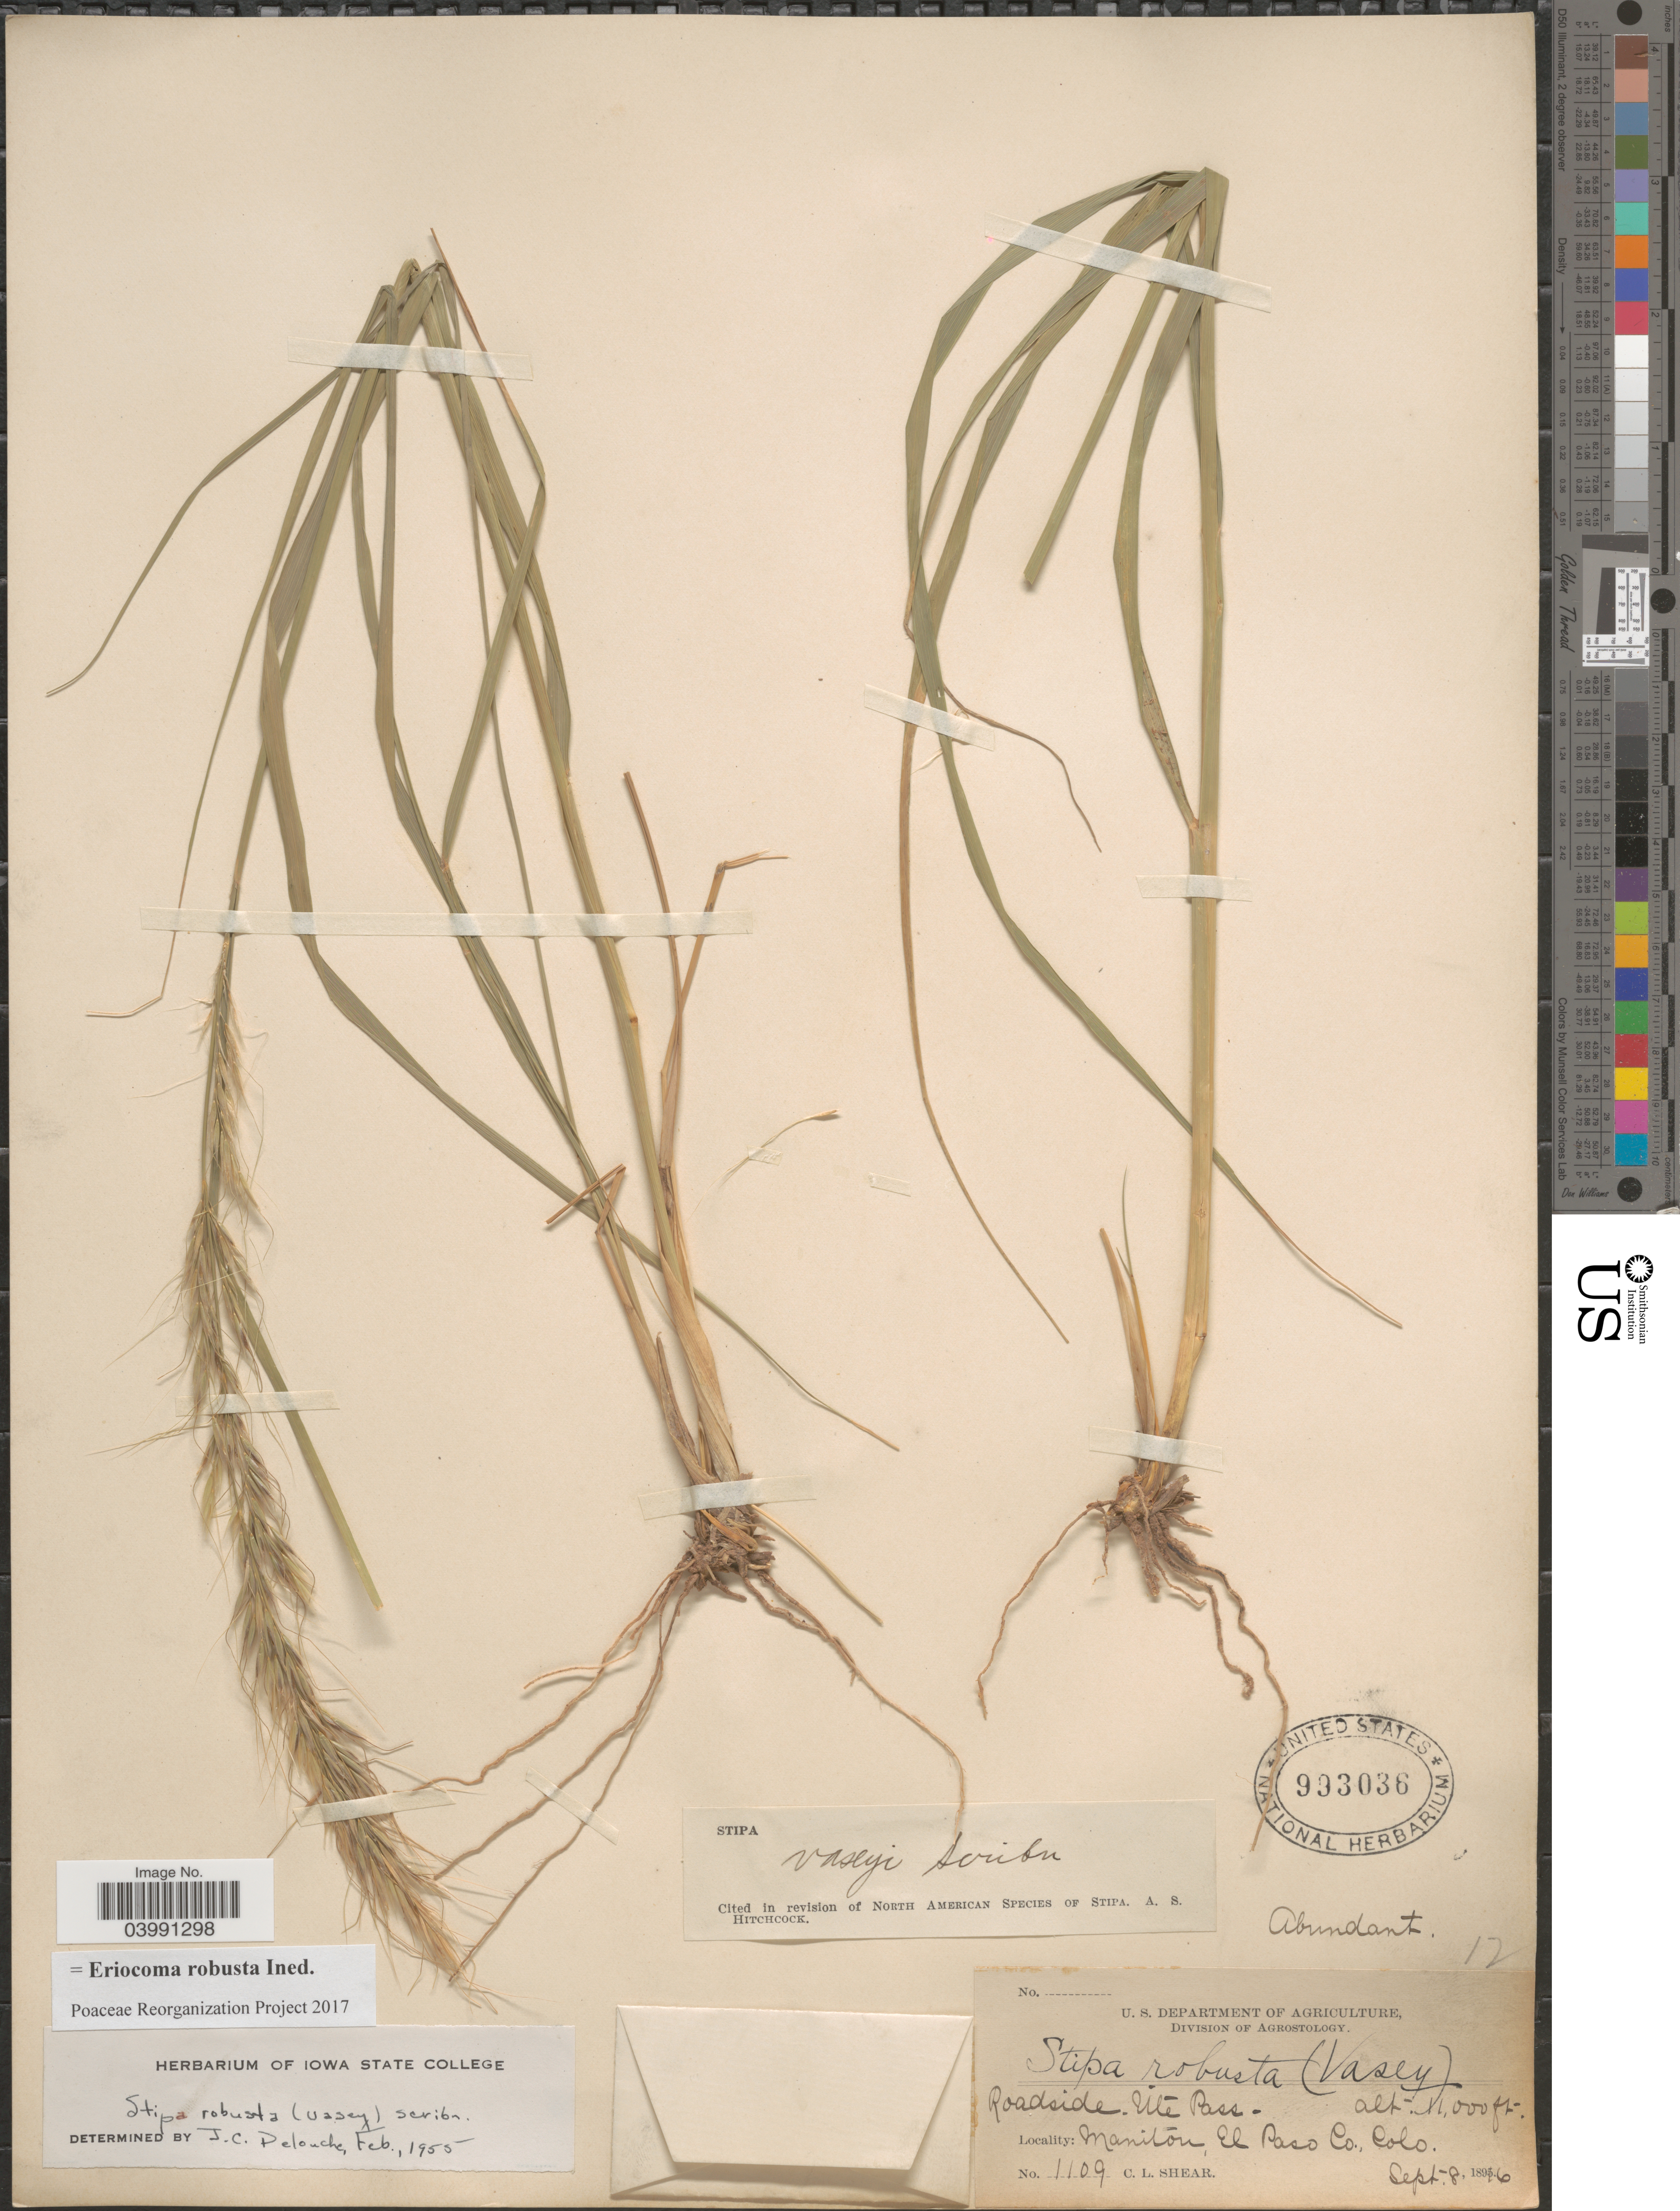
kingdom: Plantae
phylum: Tracheophyta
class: Liliopsida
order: Poales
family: Poaceae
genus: Eriocoma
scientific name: Eriocoma robusta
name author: (Vasey) Romasch.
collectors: C. L. Shear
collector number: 1109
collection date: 1896-09-08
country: United States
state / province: Colorado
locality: Roadside. Ute Pass. Manitou, El Paso Co.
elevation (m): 3353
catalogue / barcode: US 993036